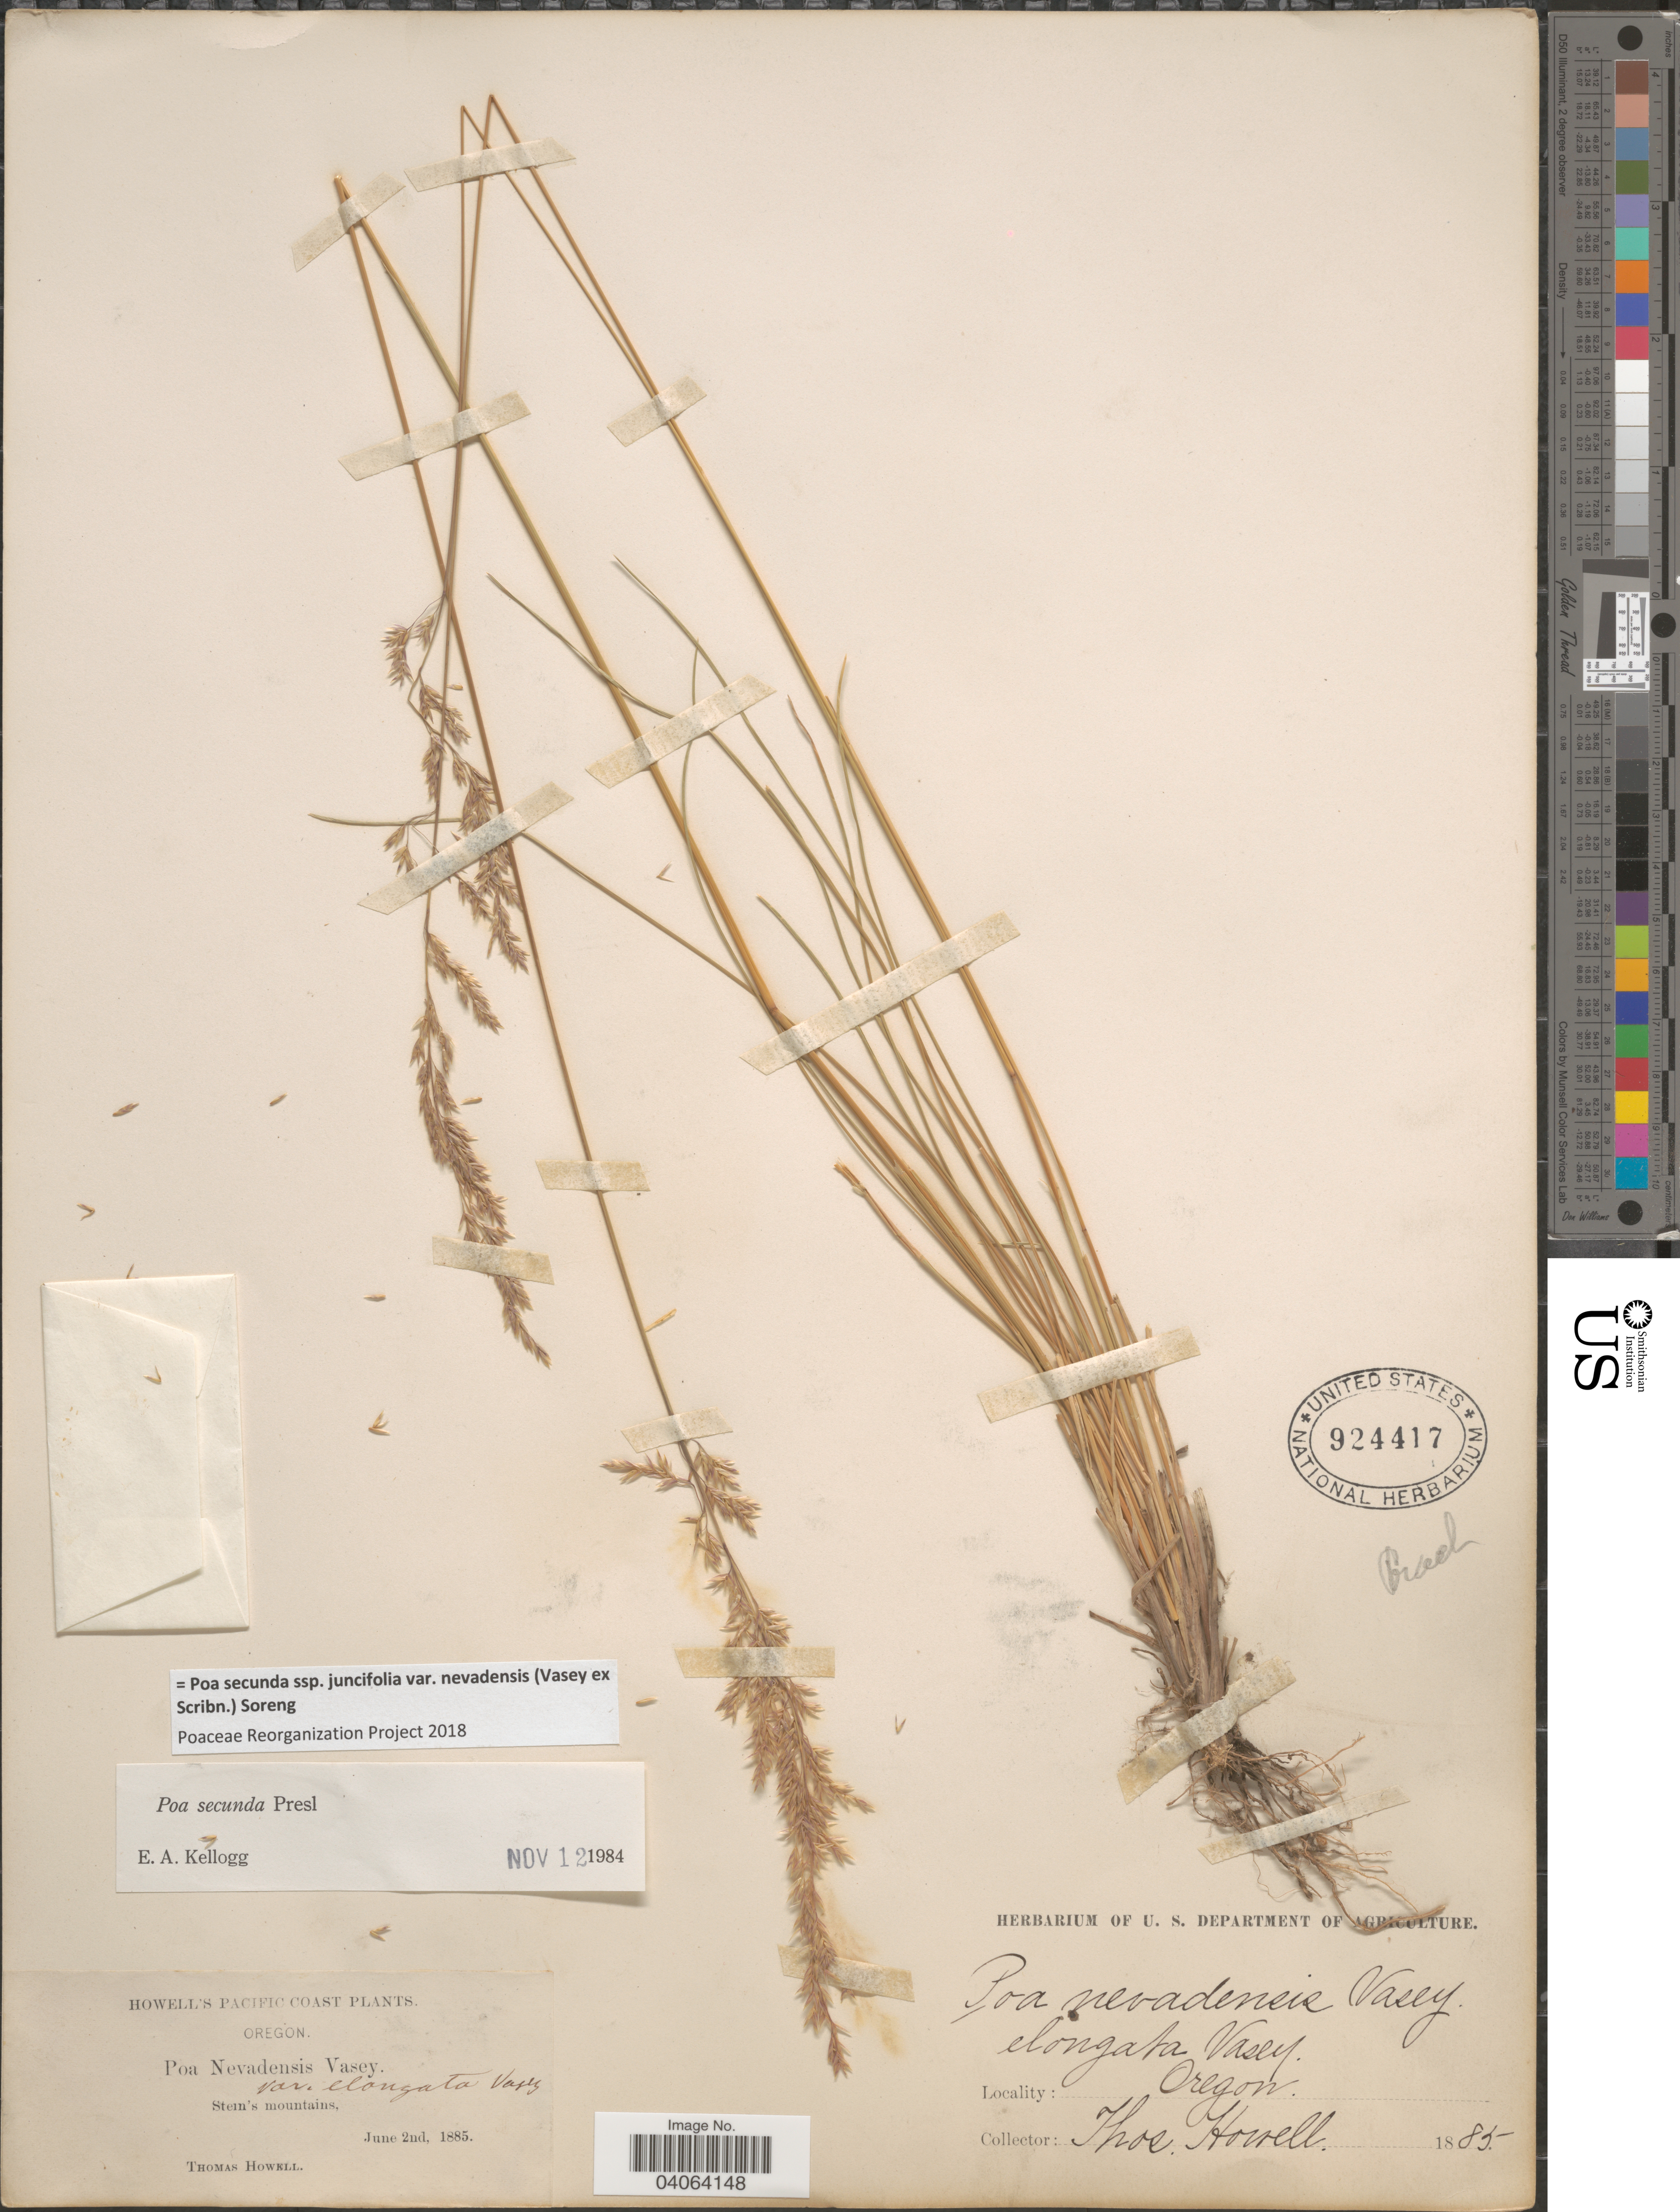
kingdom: Plantae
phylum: Tracheophyta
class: Liliopsida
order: Poales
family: Poaceae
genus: Poa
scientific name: Poa secunda subsp. juncifolia var. nevadensis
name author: (Vasey ex Scribn.) Soreng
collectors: T. Howell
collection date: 1885-06-02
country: United States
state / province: Oregon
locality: Pacific Coast. Stein's mountains.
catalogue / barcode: US 924417